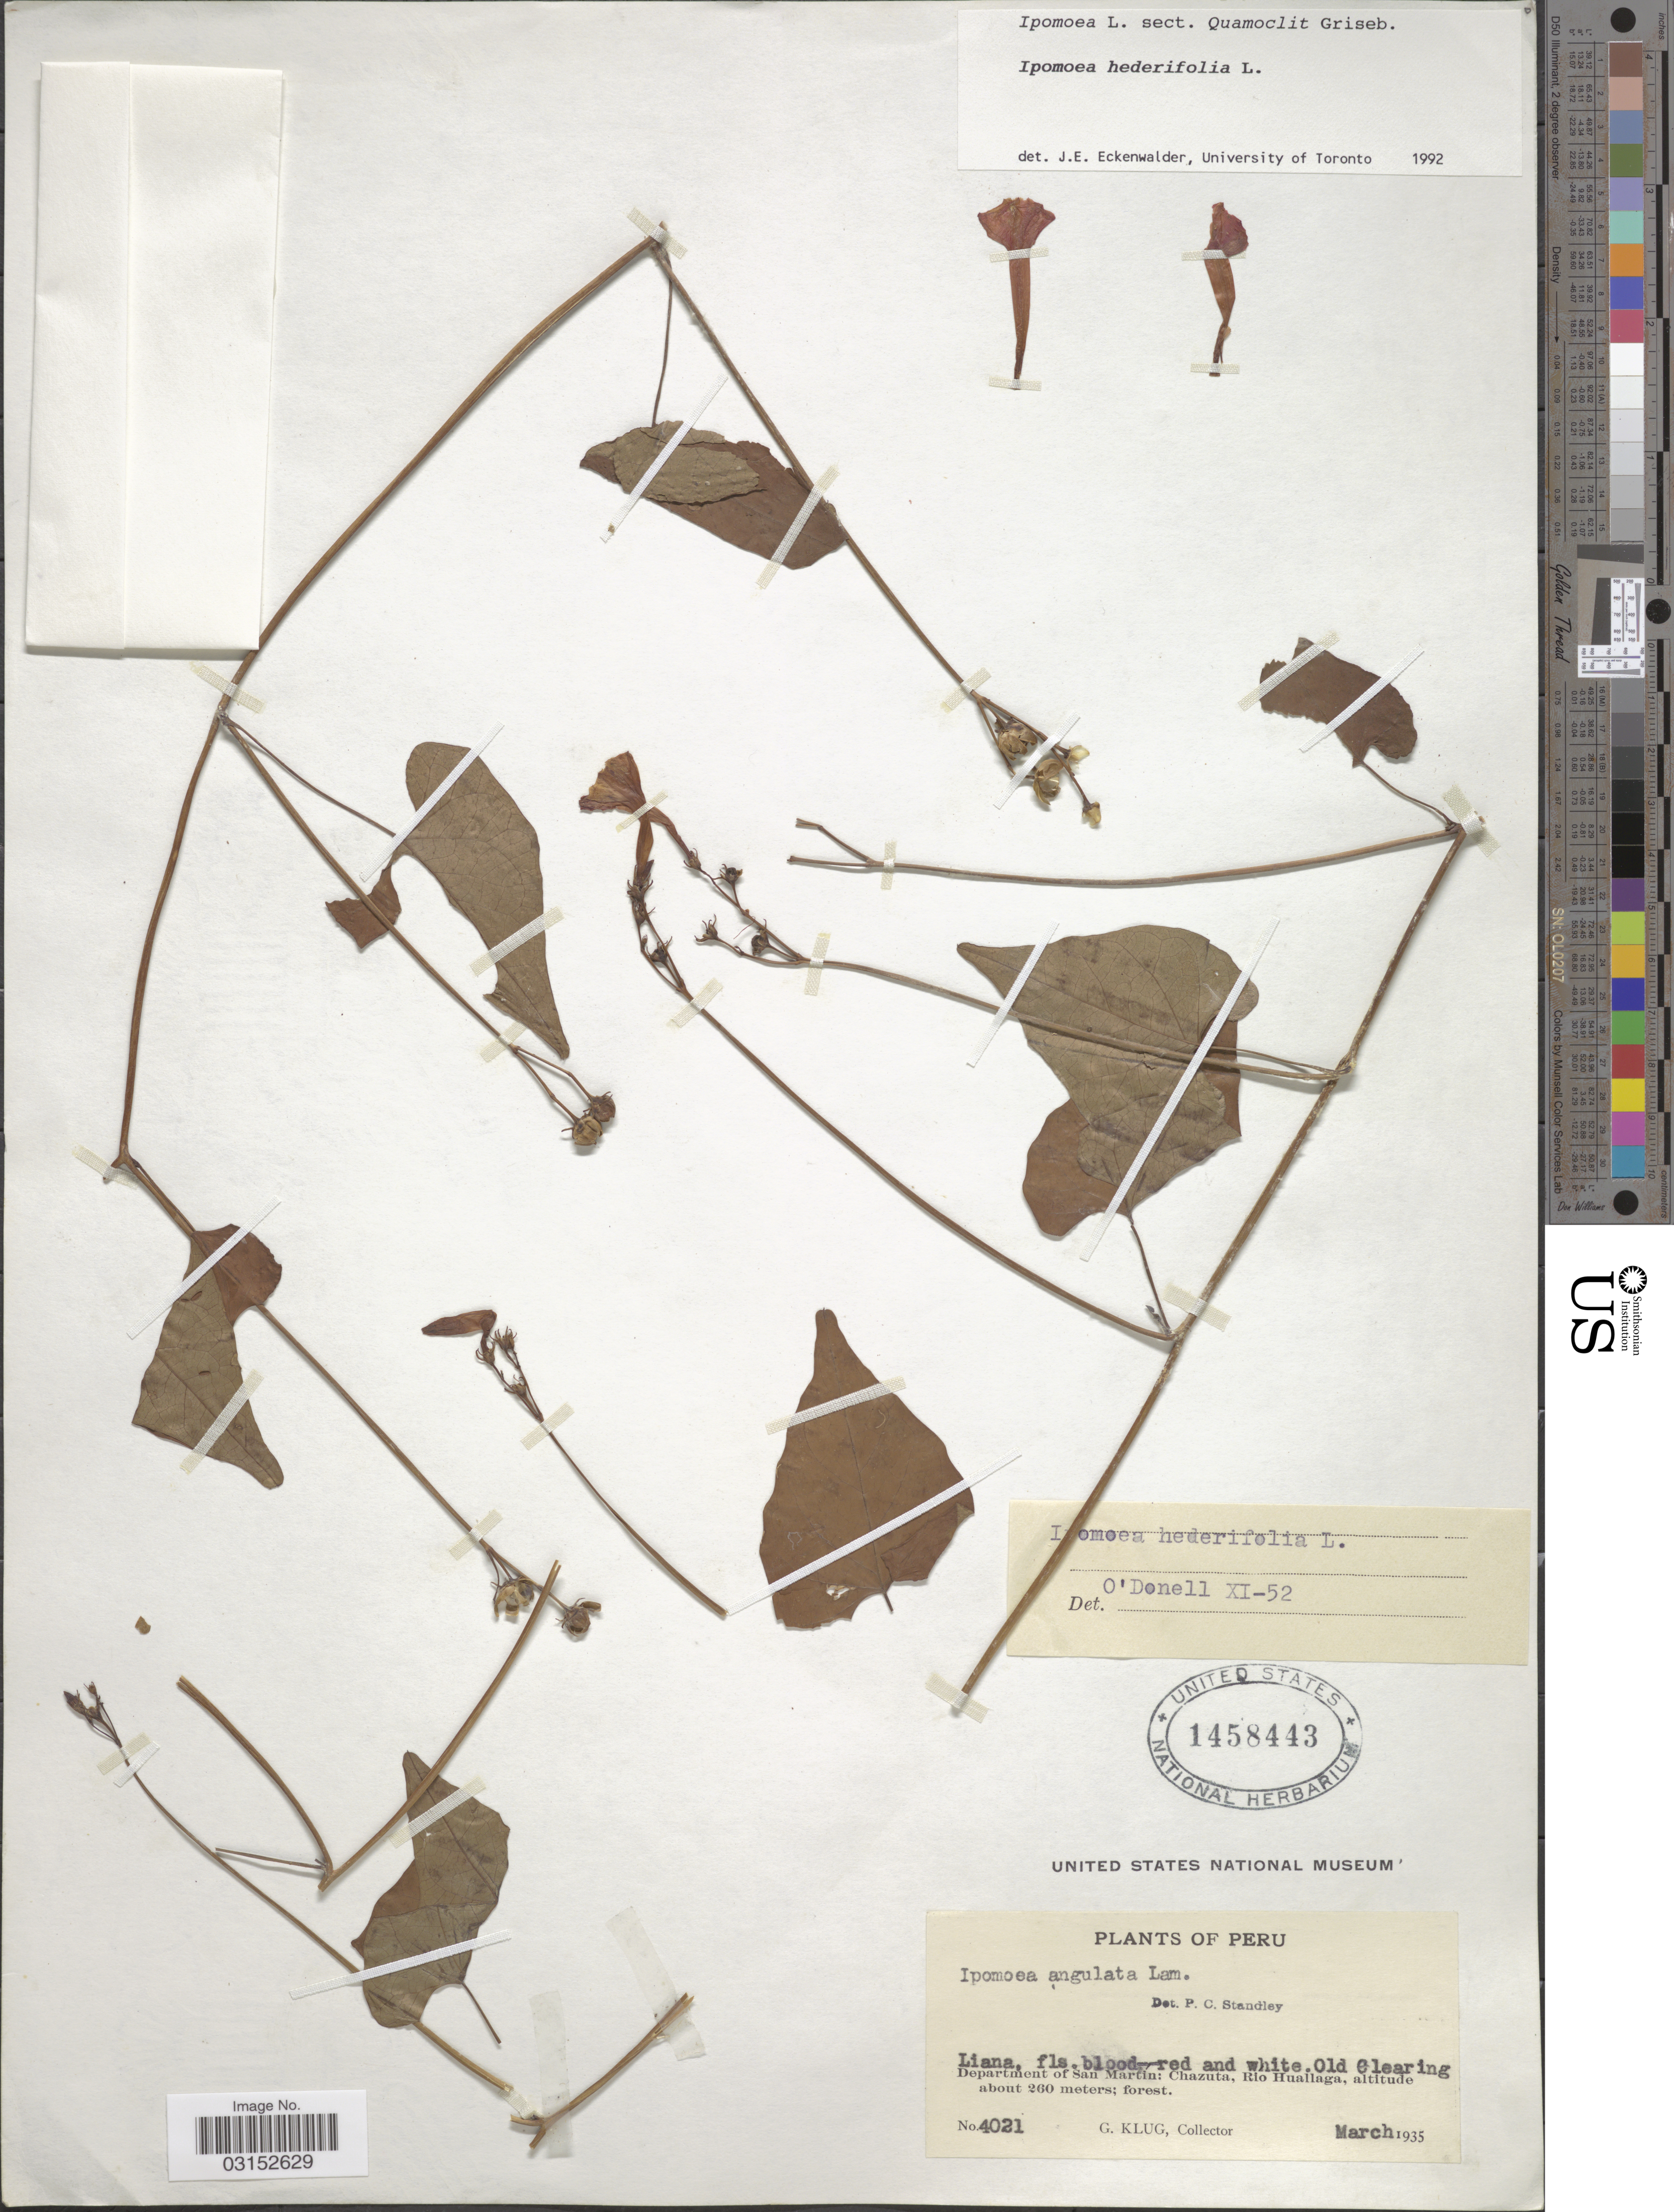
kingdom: Plantae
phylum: Tracheophyta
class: Magnoliopsida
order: Solanales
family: Convolvulaceae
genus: Ipomoea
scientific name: Ipomoea hederifolia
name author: L.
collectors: G. Klug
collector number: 4021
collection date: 1935-03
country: Peru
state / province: San Martín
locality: Department of San Martin: Chazuta, Rio Huallaga.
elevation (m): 260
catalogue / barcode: US 1458443